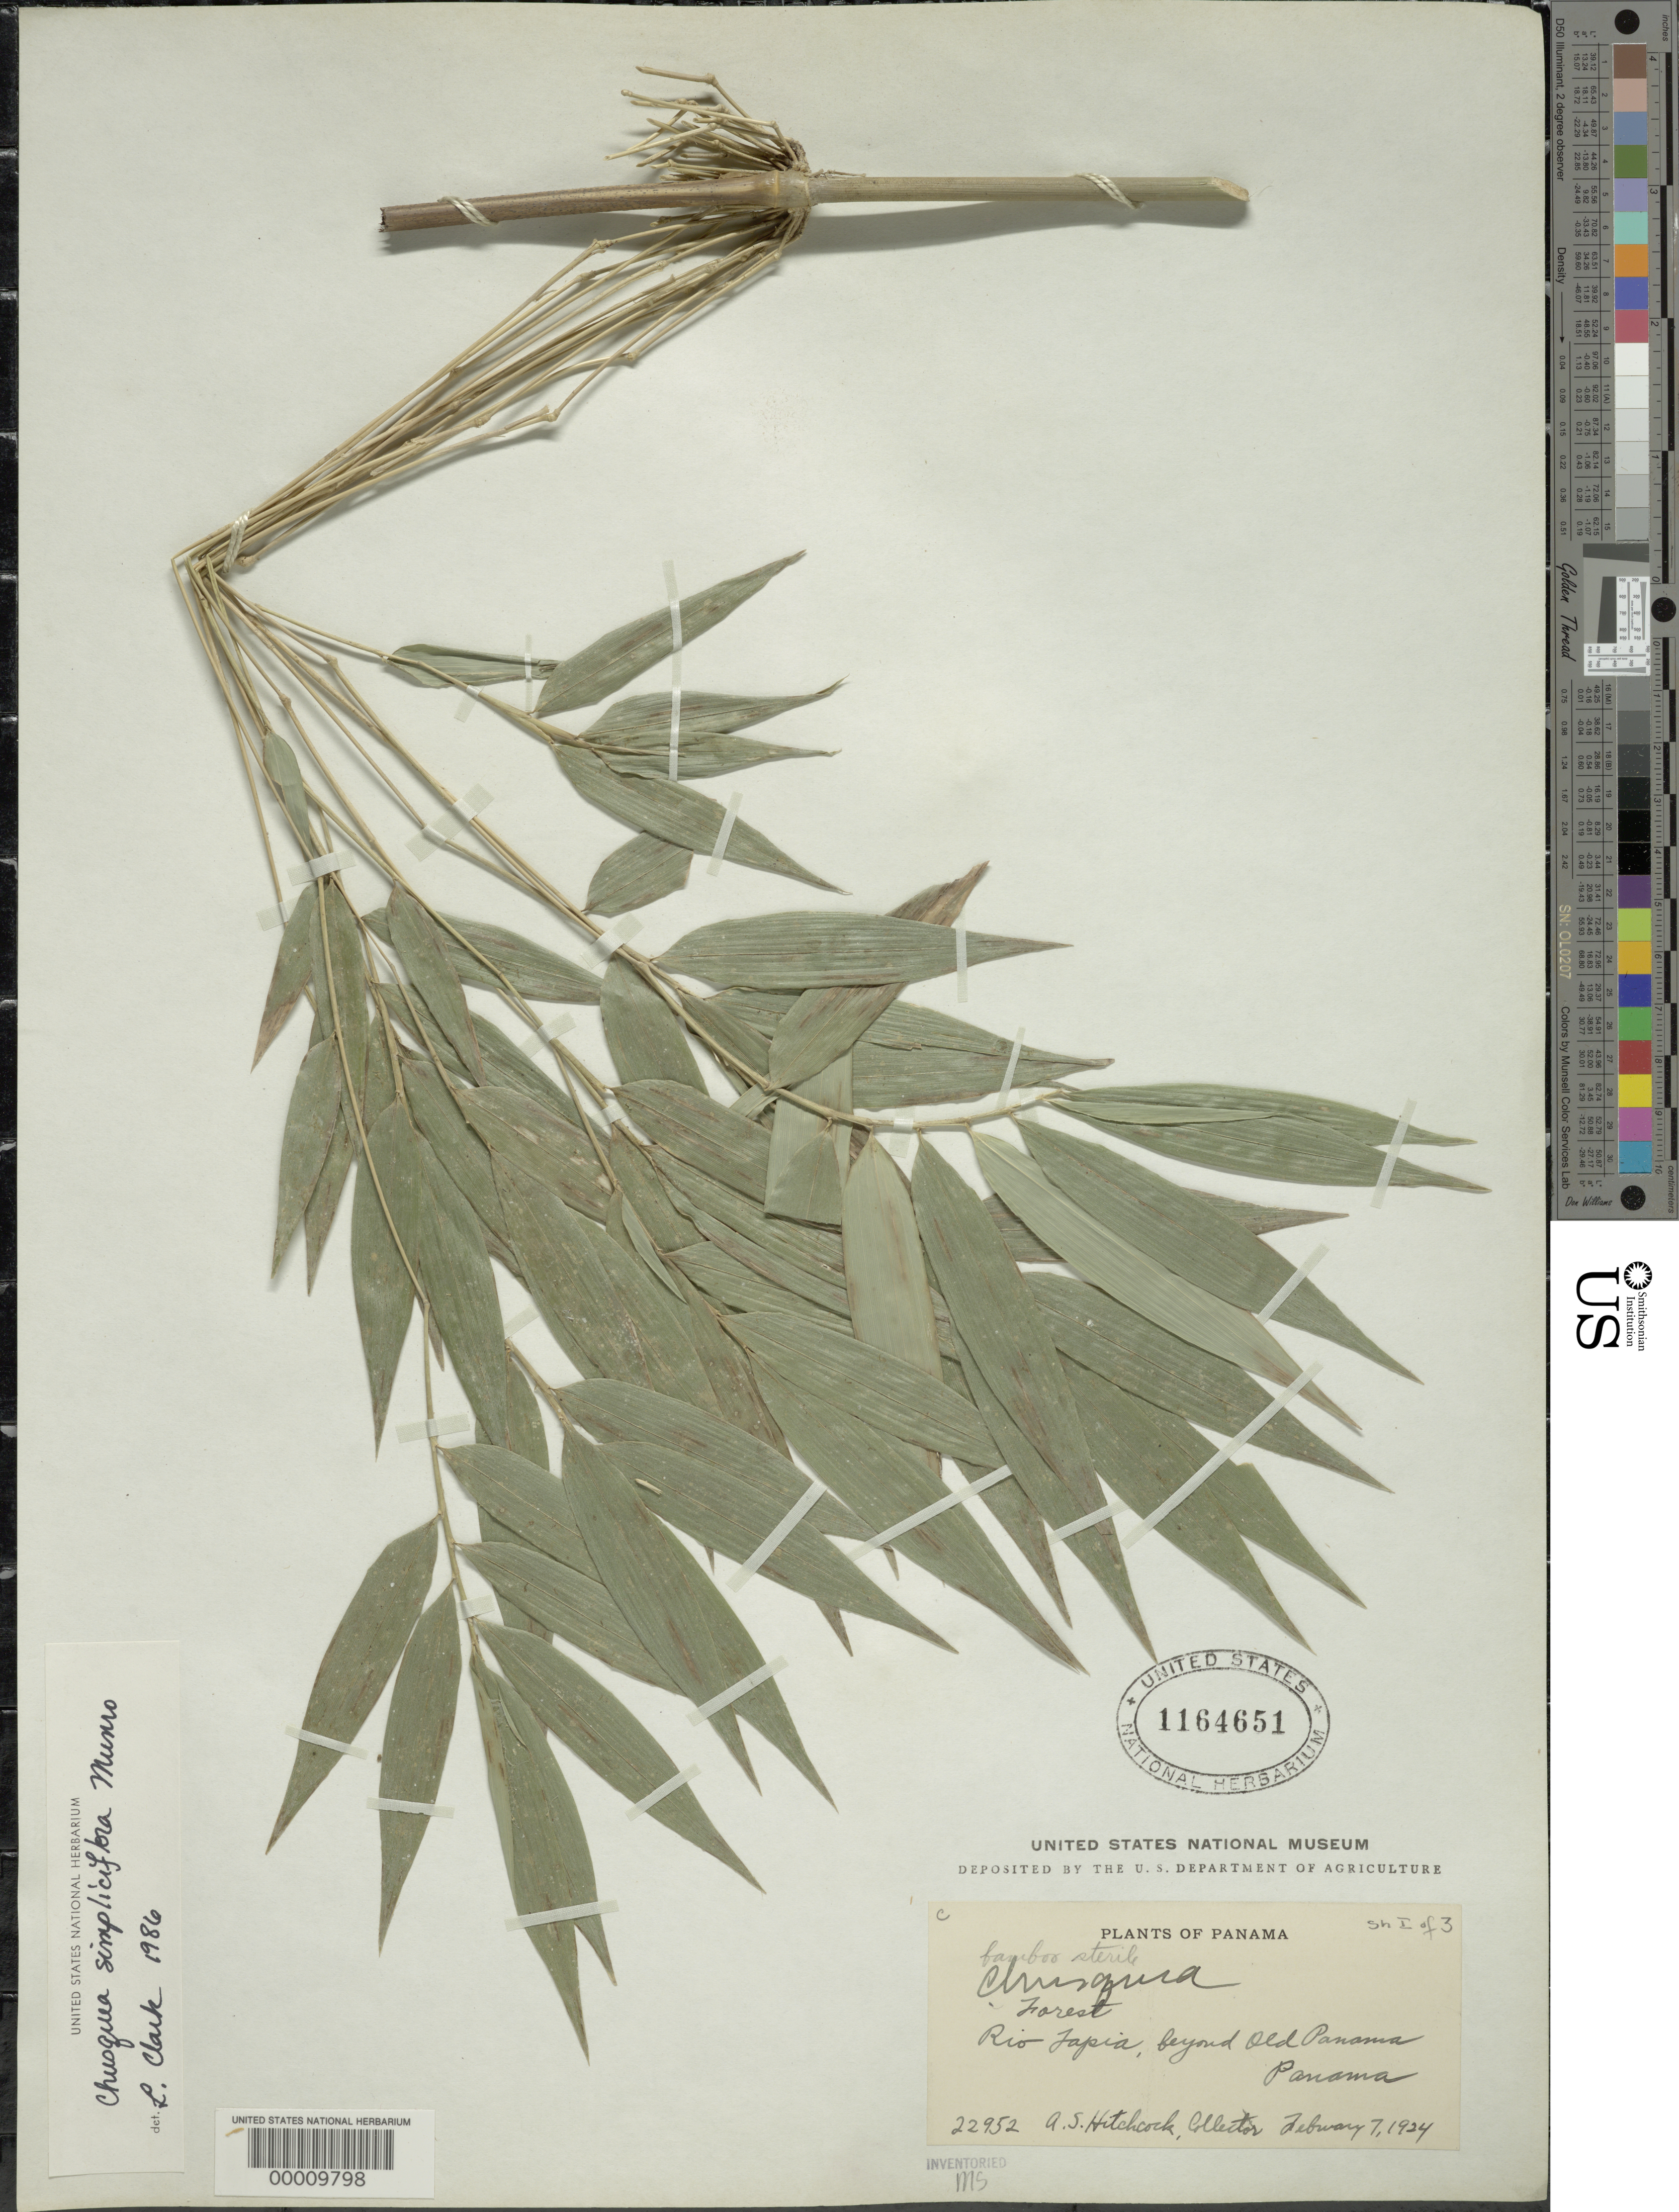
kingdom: Plantae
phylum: Tracheophyta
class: Liliopsida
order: Poales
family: Poaceae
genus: Chusquea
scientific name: Chusquea simpliciflora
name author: Munro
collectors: A. S. Hitchcock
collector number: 22952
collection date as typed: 07 Feb 1924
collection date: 1924-02-07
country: Panama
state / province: Panamá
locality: Rio Tapia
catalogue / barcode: US 1164651